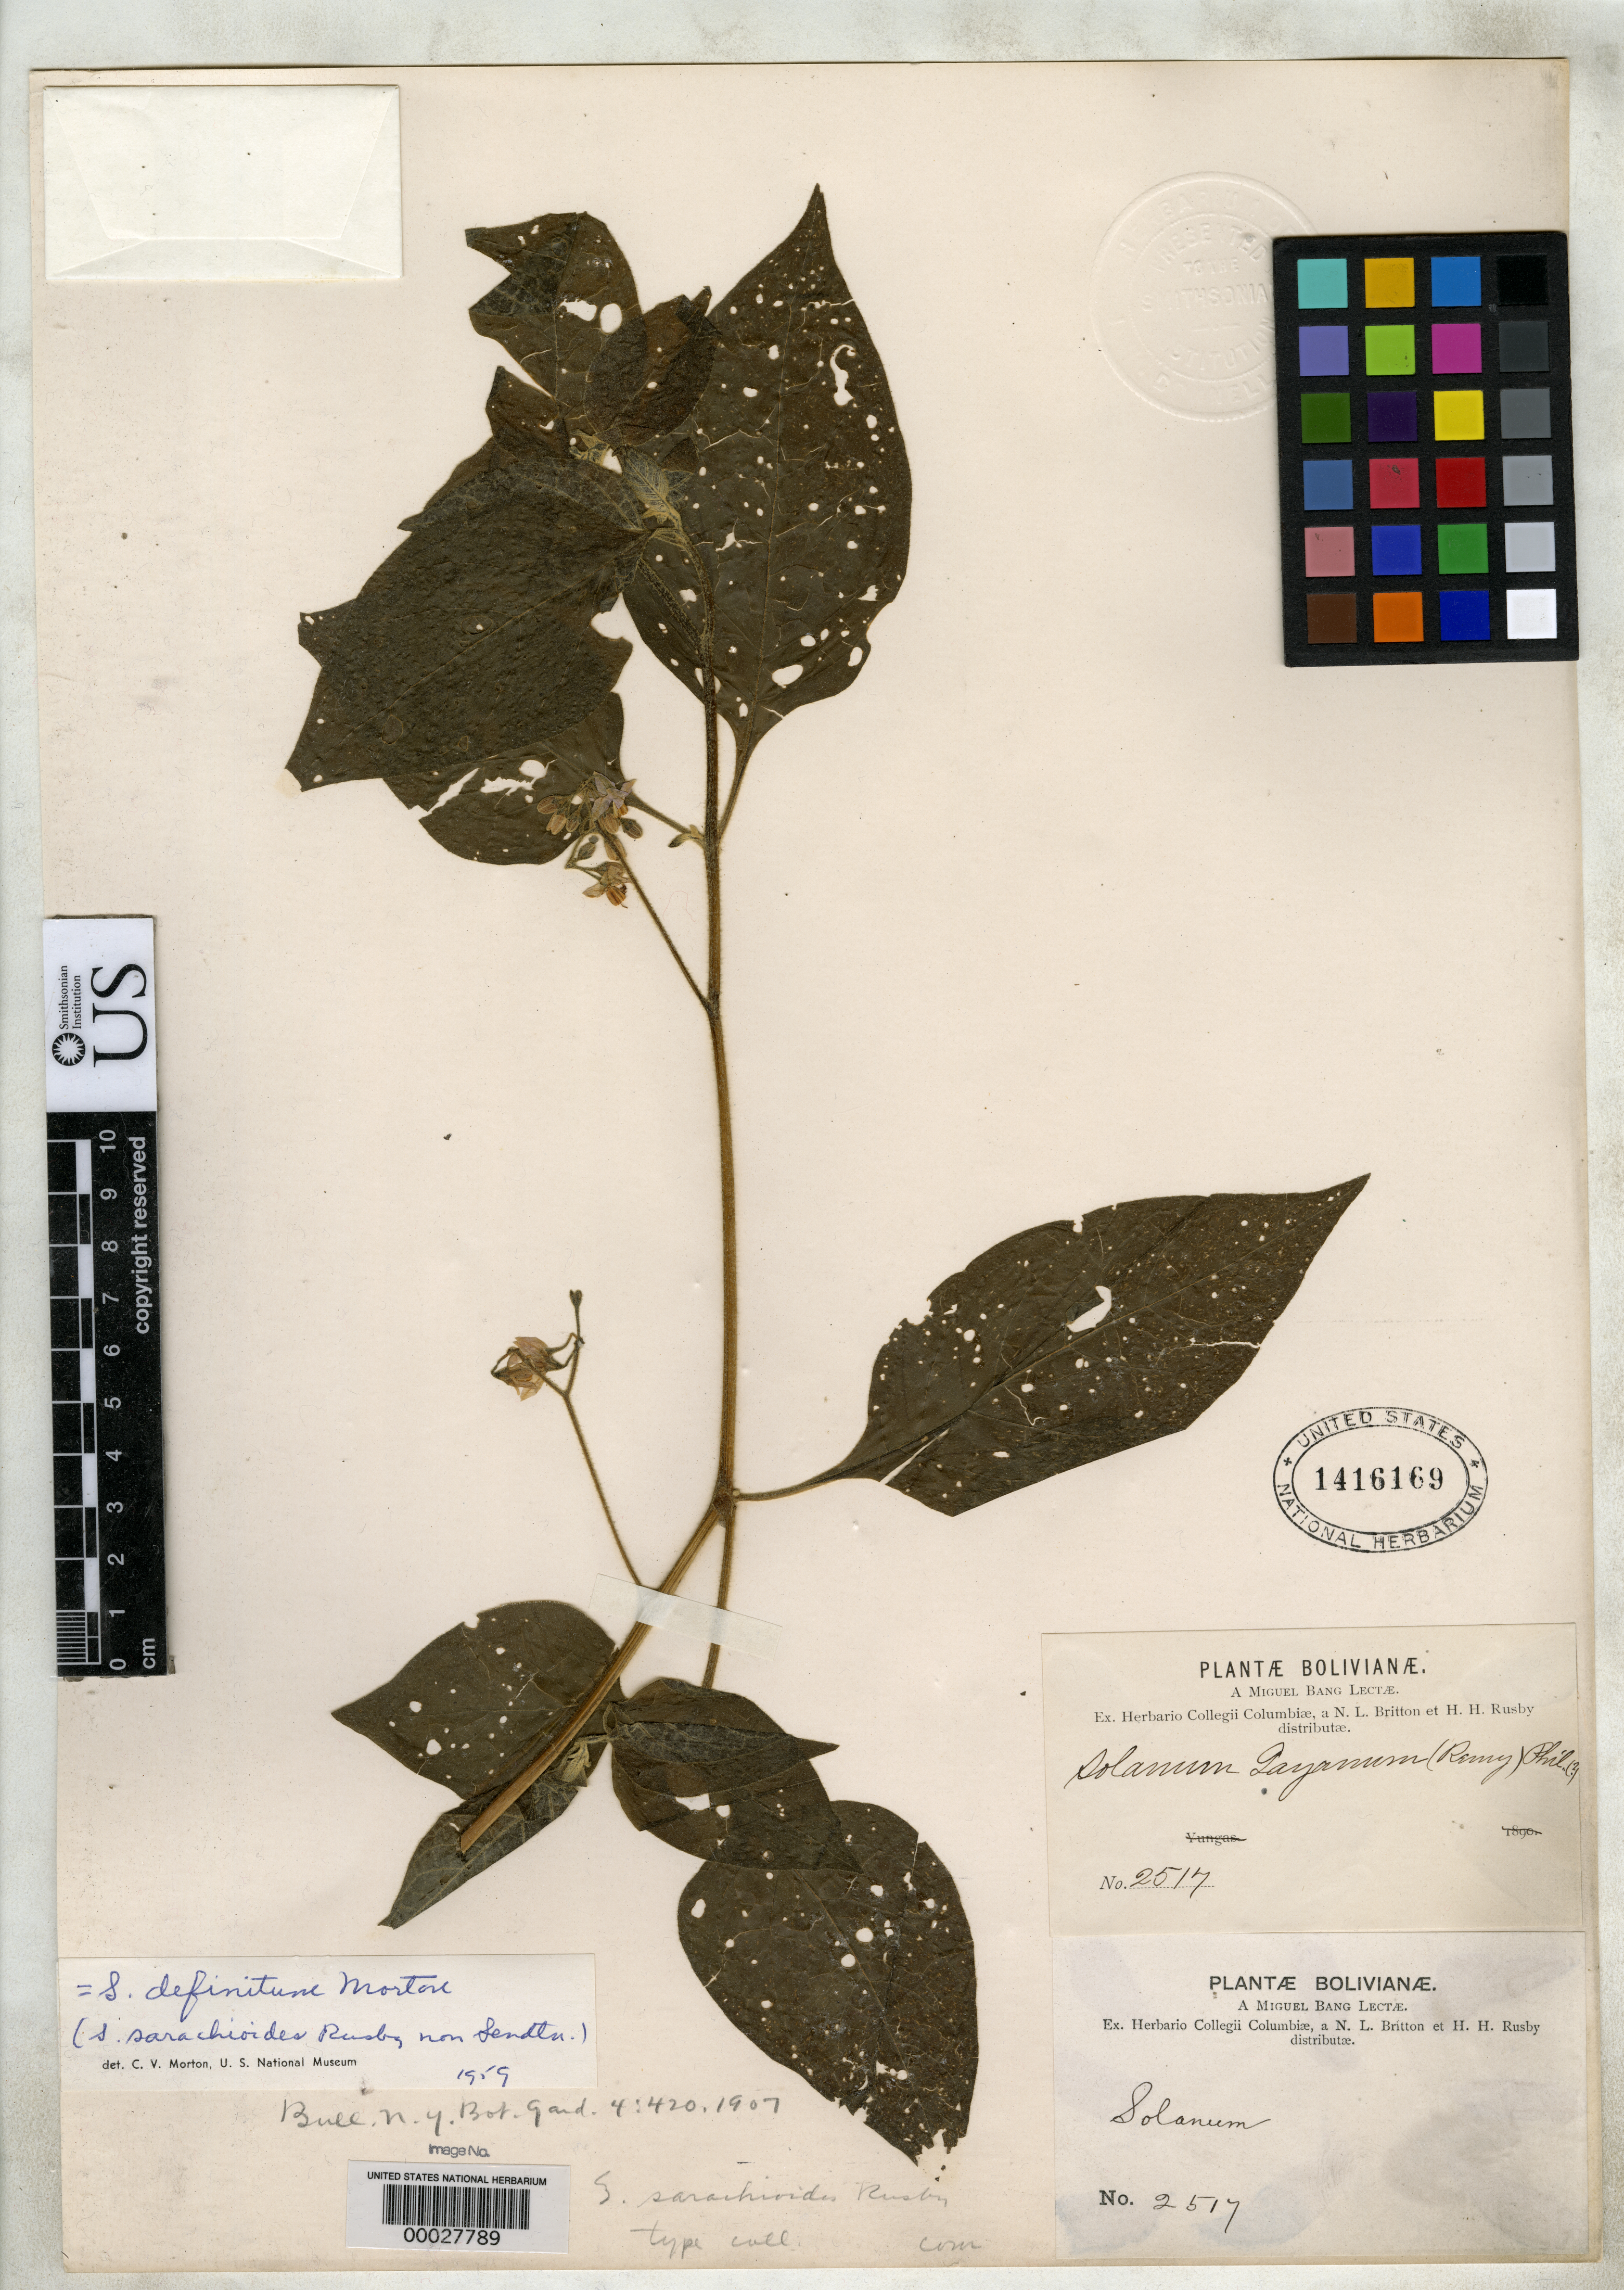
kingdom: Plantae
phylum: Tracheophyta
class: Magnoliopsida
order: Solanales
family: Solanaceae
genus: Solanum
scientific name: Solanum sarachioides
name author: Rusby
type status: Isotype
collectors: M. Bang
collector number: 2517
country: Bolivia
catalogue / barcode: US 1416169